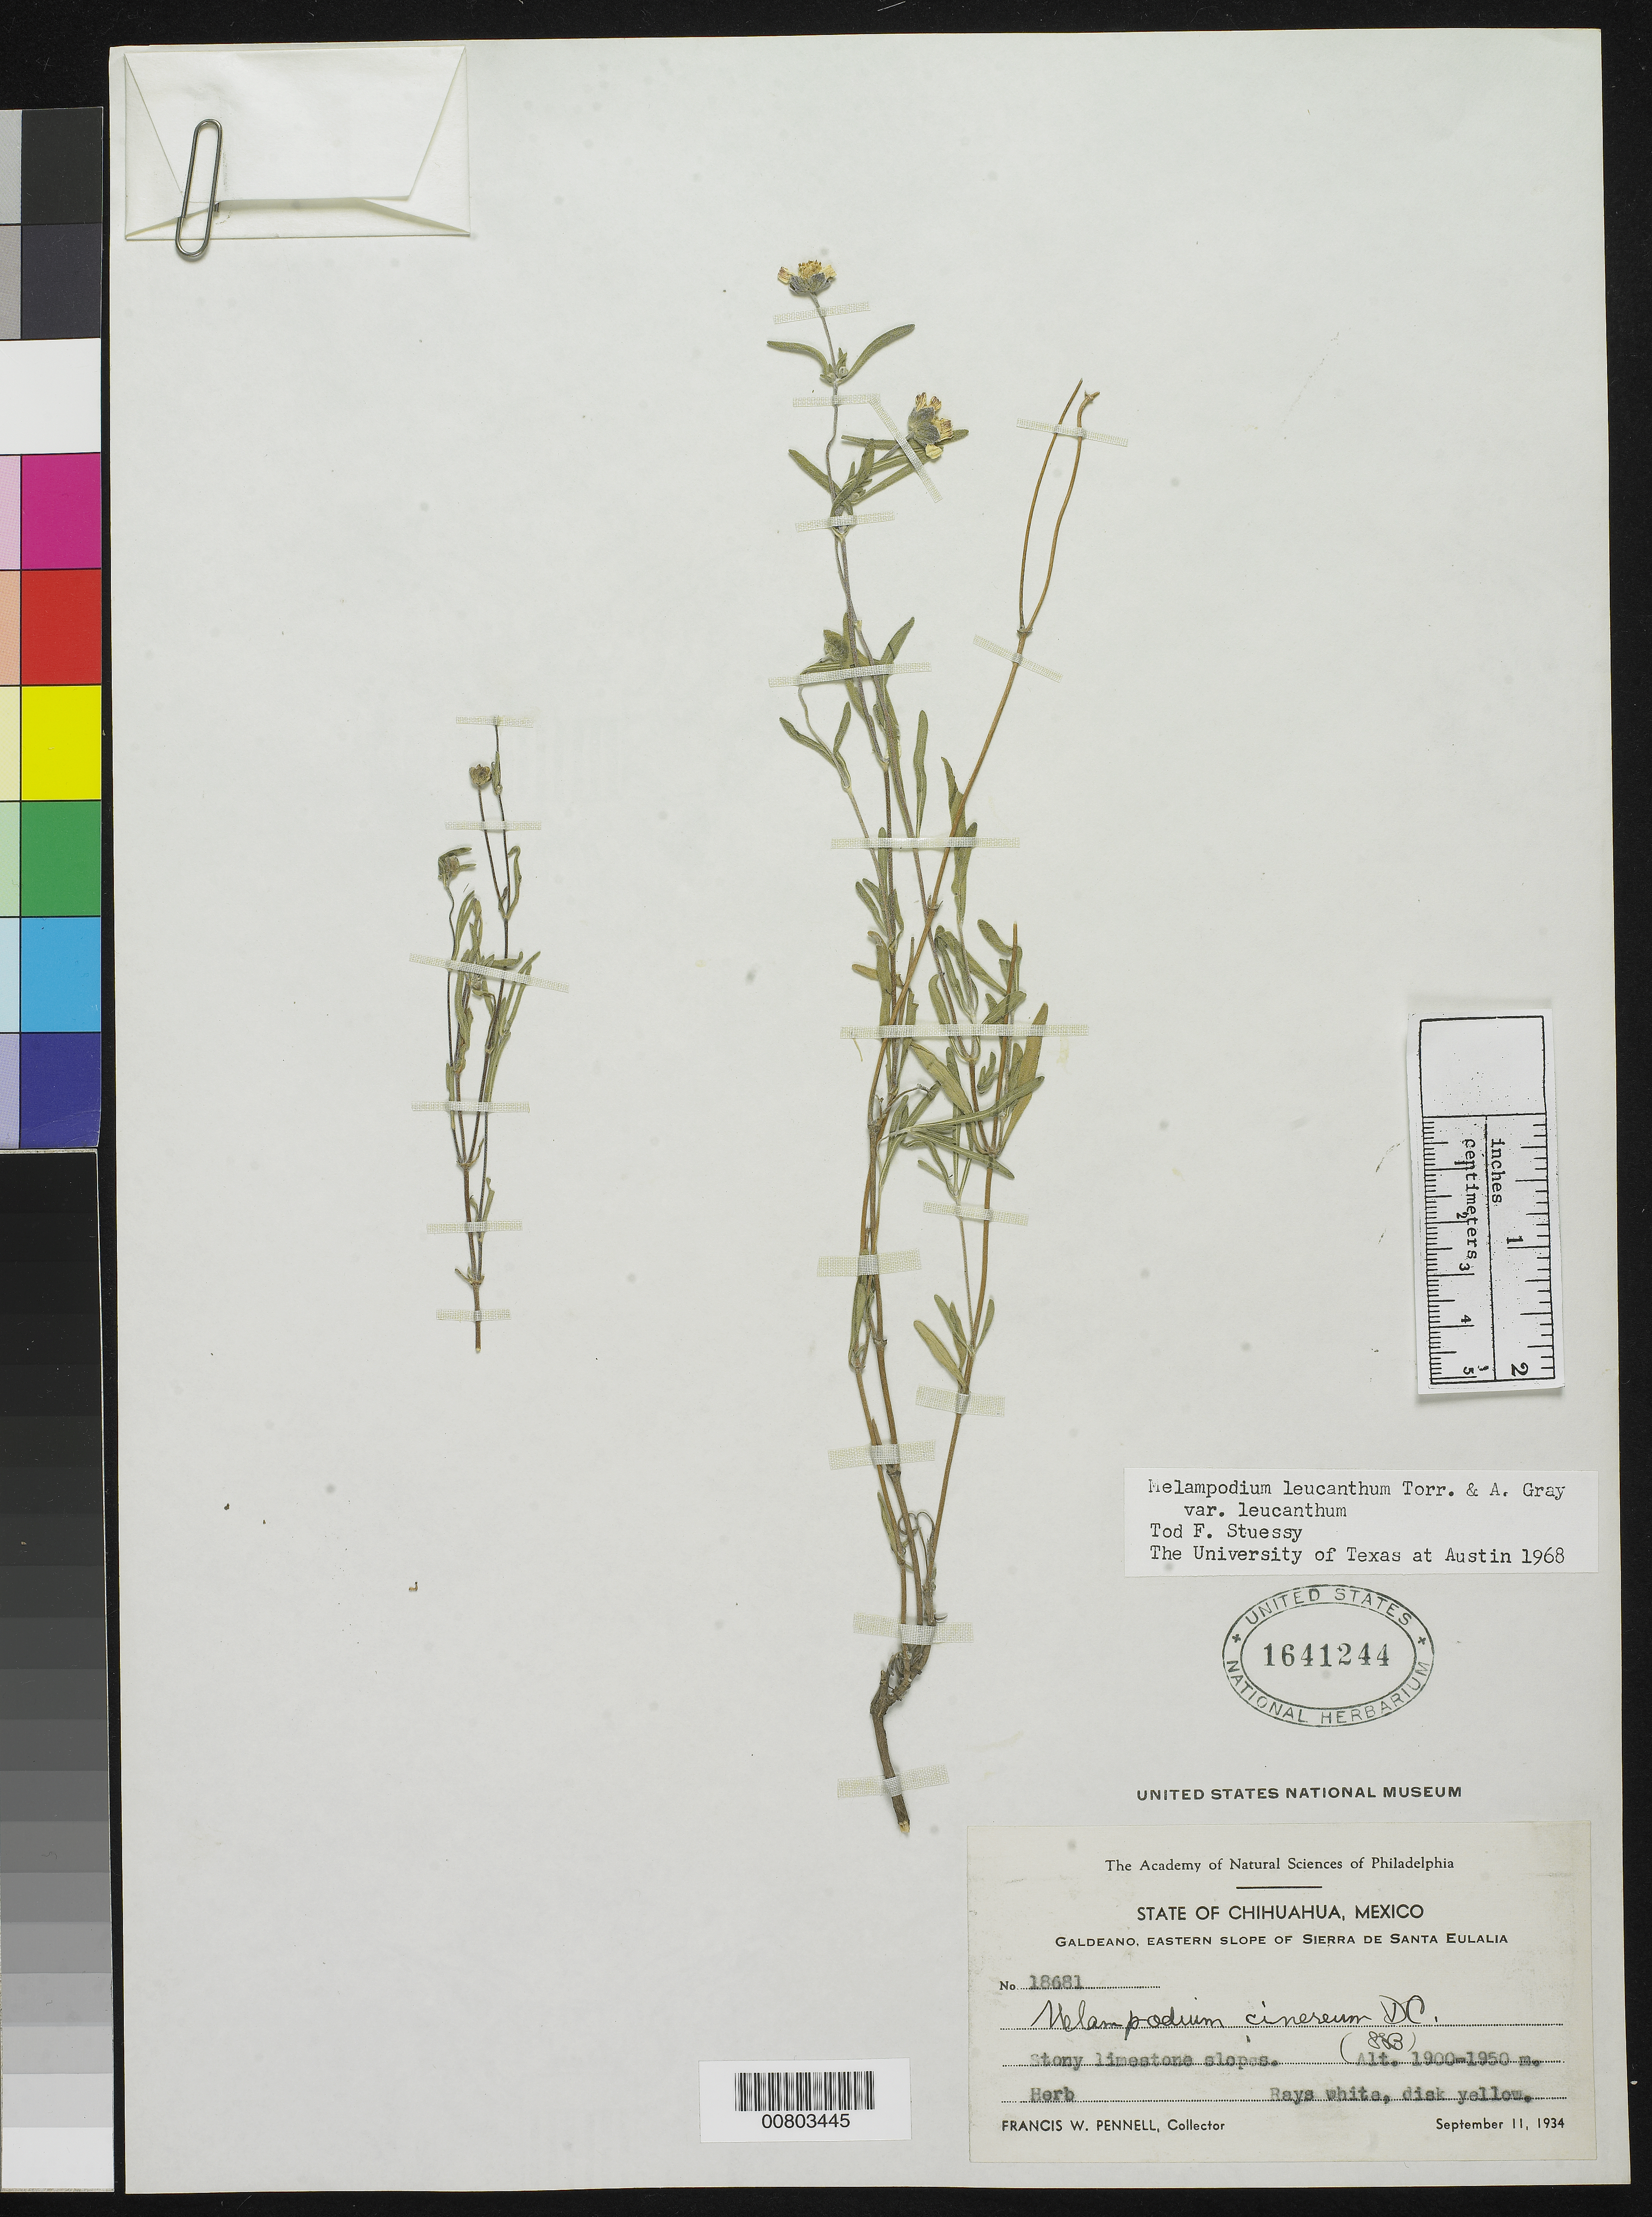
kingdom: Plantae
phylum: Tracheophyta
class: Magnoliopsida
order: Asterales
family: Asteraceae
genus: Melampodium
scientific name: Melampodium leucanthum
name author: Torr. & A. Gray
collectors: F. W. Pennell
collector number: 18681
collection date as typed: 11 Sep 1934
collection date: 1934-09-11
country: Mexico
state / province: Chihuahua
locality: Galdeano, eastern slope of Sierra de Santa Eulalia, Chihuahua.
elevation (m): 1950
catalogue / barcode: US 1641244